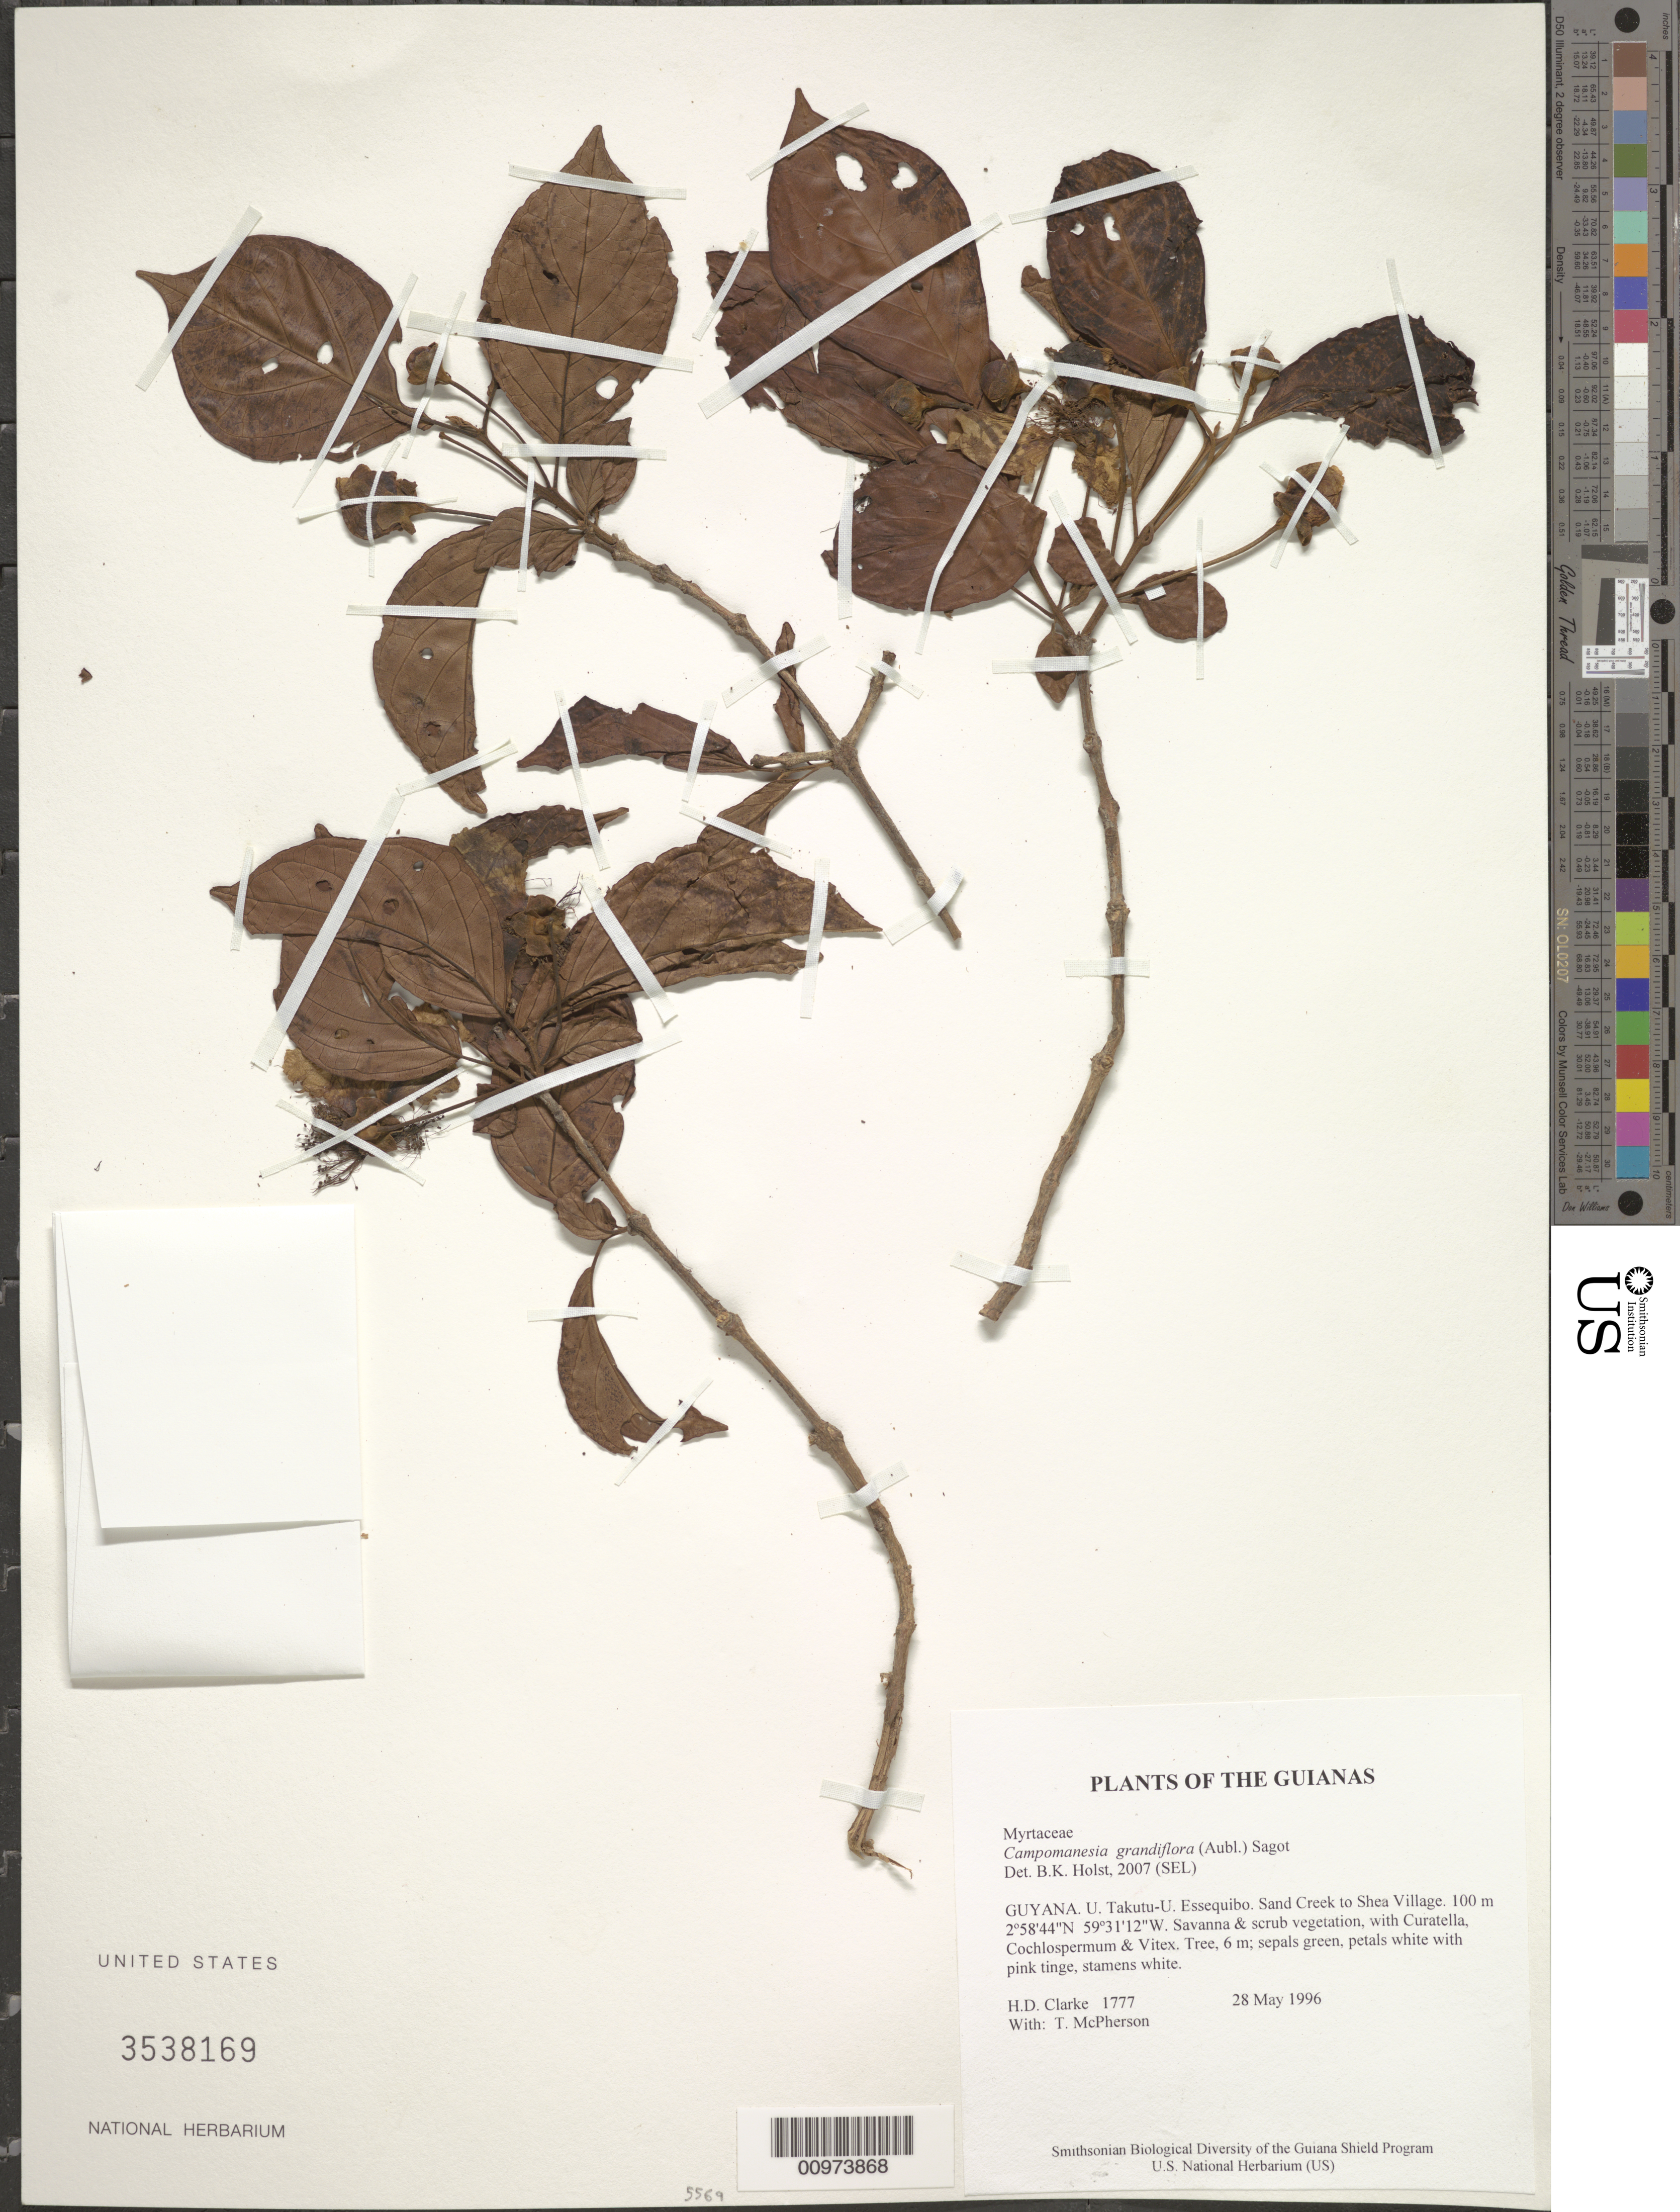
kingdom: Plantae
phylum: Tracheophyta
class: Magnoliopsida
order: Myrtales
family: Myrtaceae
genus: Campomanesia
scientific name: Campomanesia grandiflora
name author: (Aubl.) Sagot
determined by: Holst, Bruce K.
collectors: H. D. Clarke & T. McPherson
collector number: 1777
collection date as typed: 28 May 1996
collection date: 1996-05-28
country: Guyana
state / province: U. Takutu-U. Essequibo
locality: Sand Creek to Shea Village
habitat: Savanna & scrub vegetation, with Curatella, Cochlospermum & Vitex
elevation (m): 100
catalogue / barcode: US 3538169